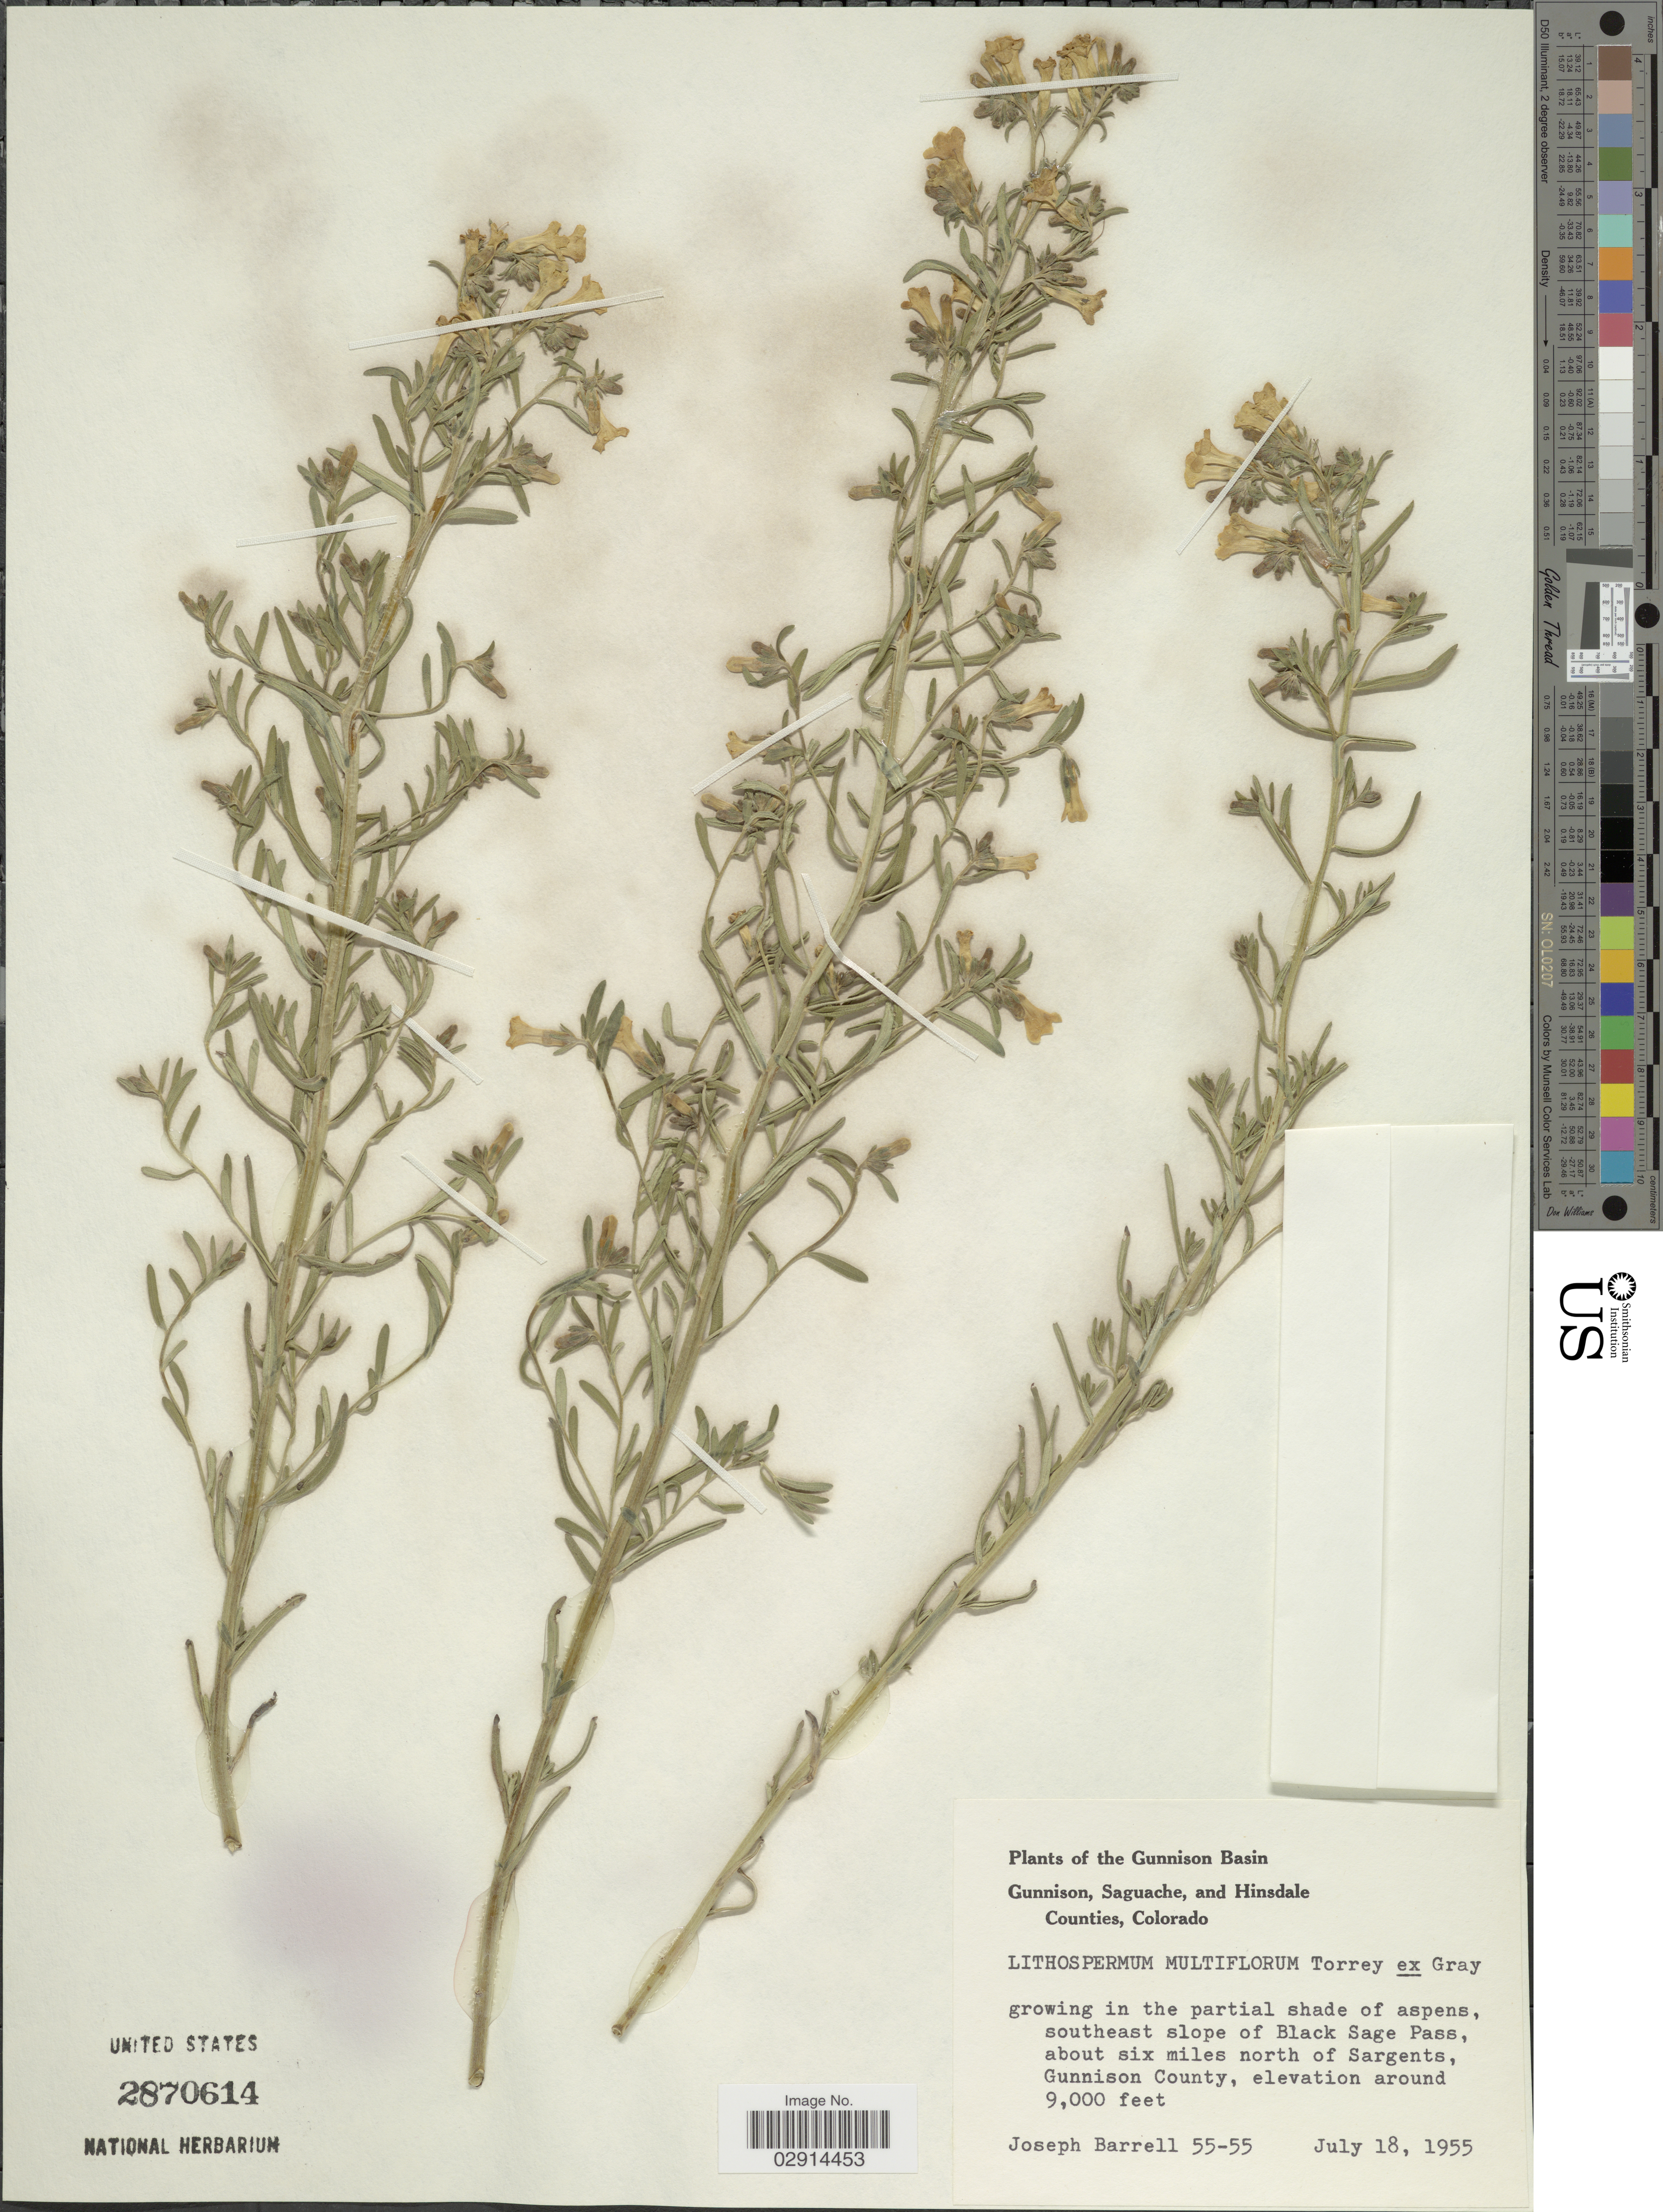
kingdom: Plantae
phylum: Tracheophyta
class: Magnoliopsida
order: Boraginales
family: Boraginaceae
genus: Lithospermum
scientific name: Lithospermum multiflorum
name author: Torr. ex A. Gray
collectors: J. Barrell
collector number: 55-55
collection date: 1955-07-18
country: United States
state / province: Colorado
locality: Gunnison Basin. Southeast slope of Black Sage Pass, about six miles north of Sargents, Gunnison County.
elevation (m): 2743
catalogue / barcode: US 2870614